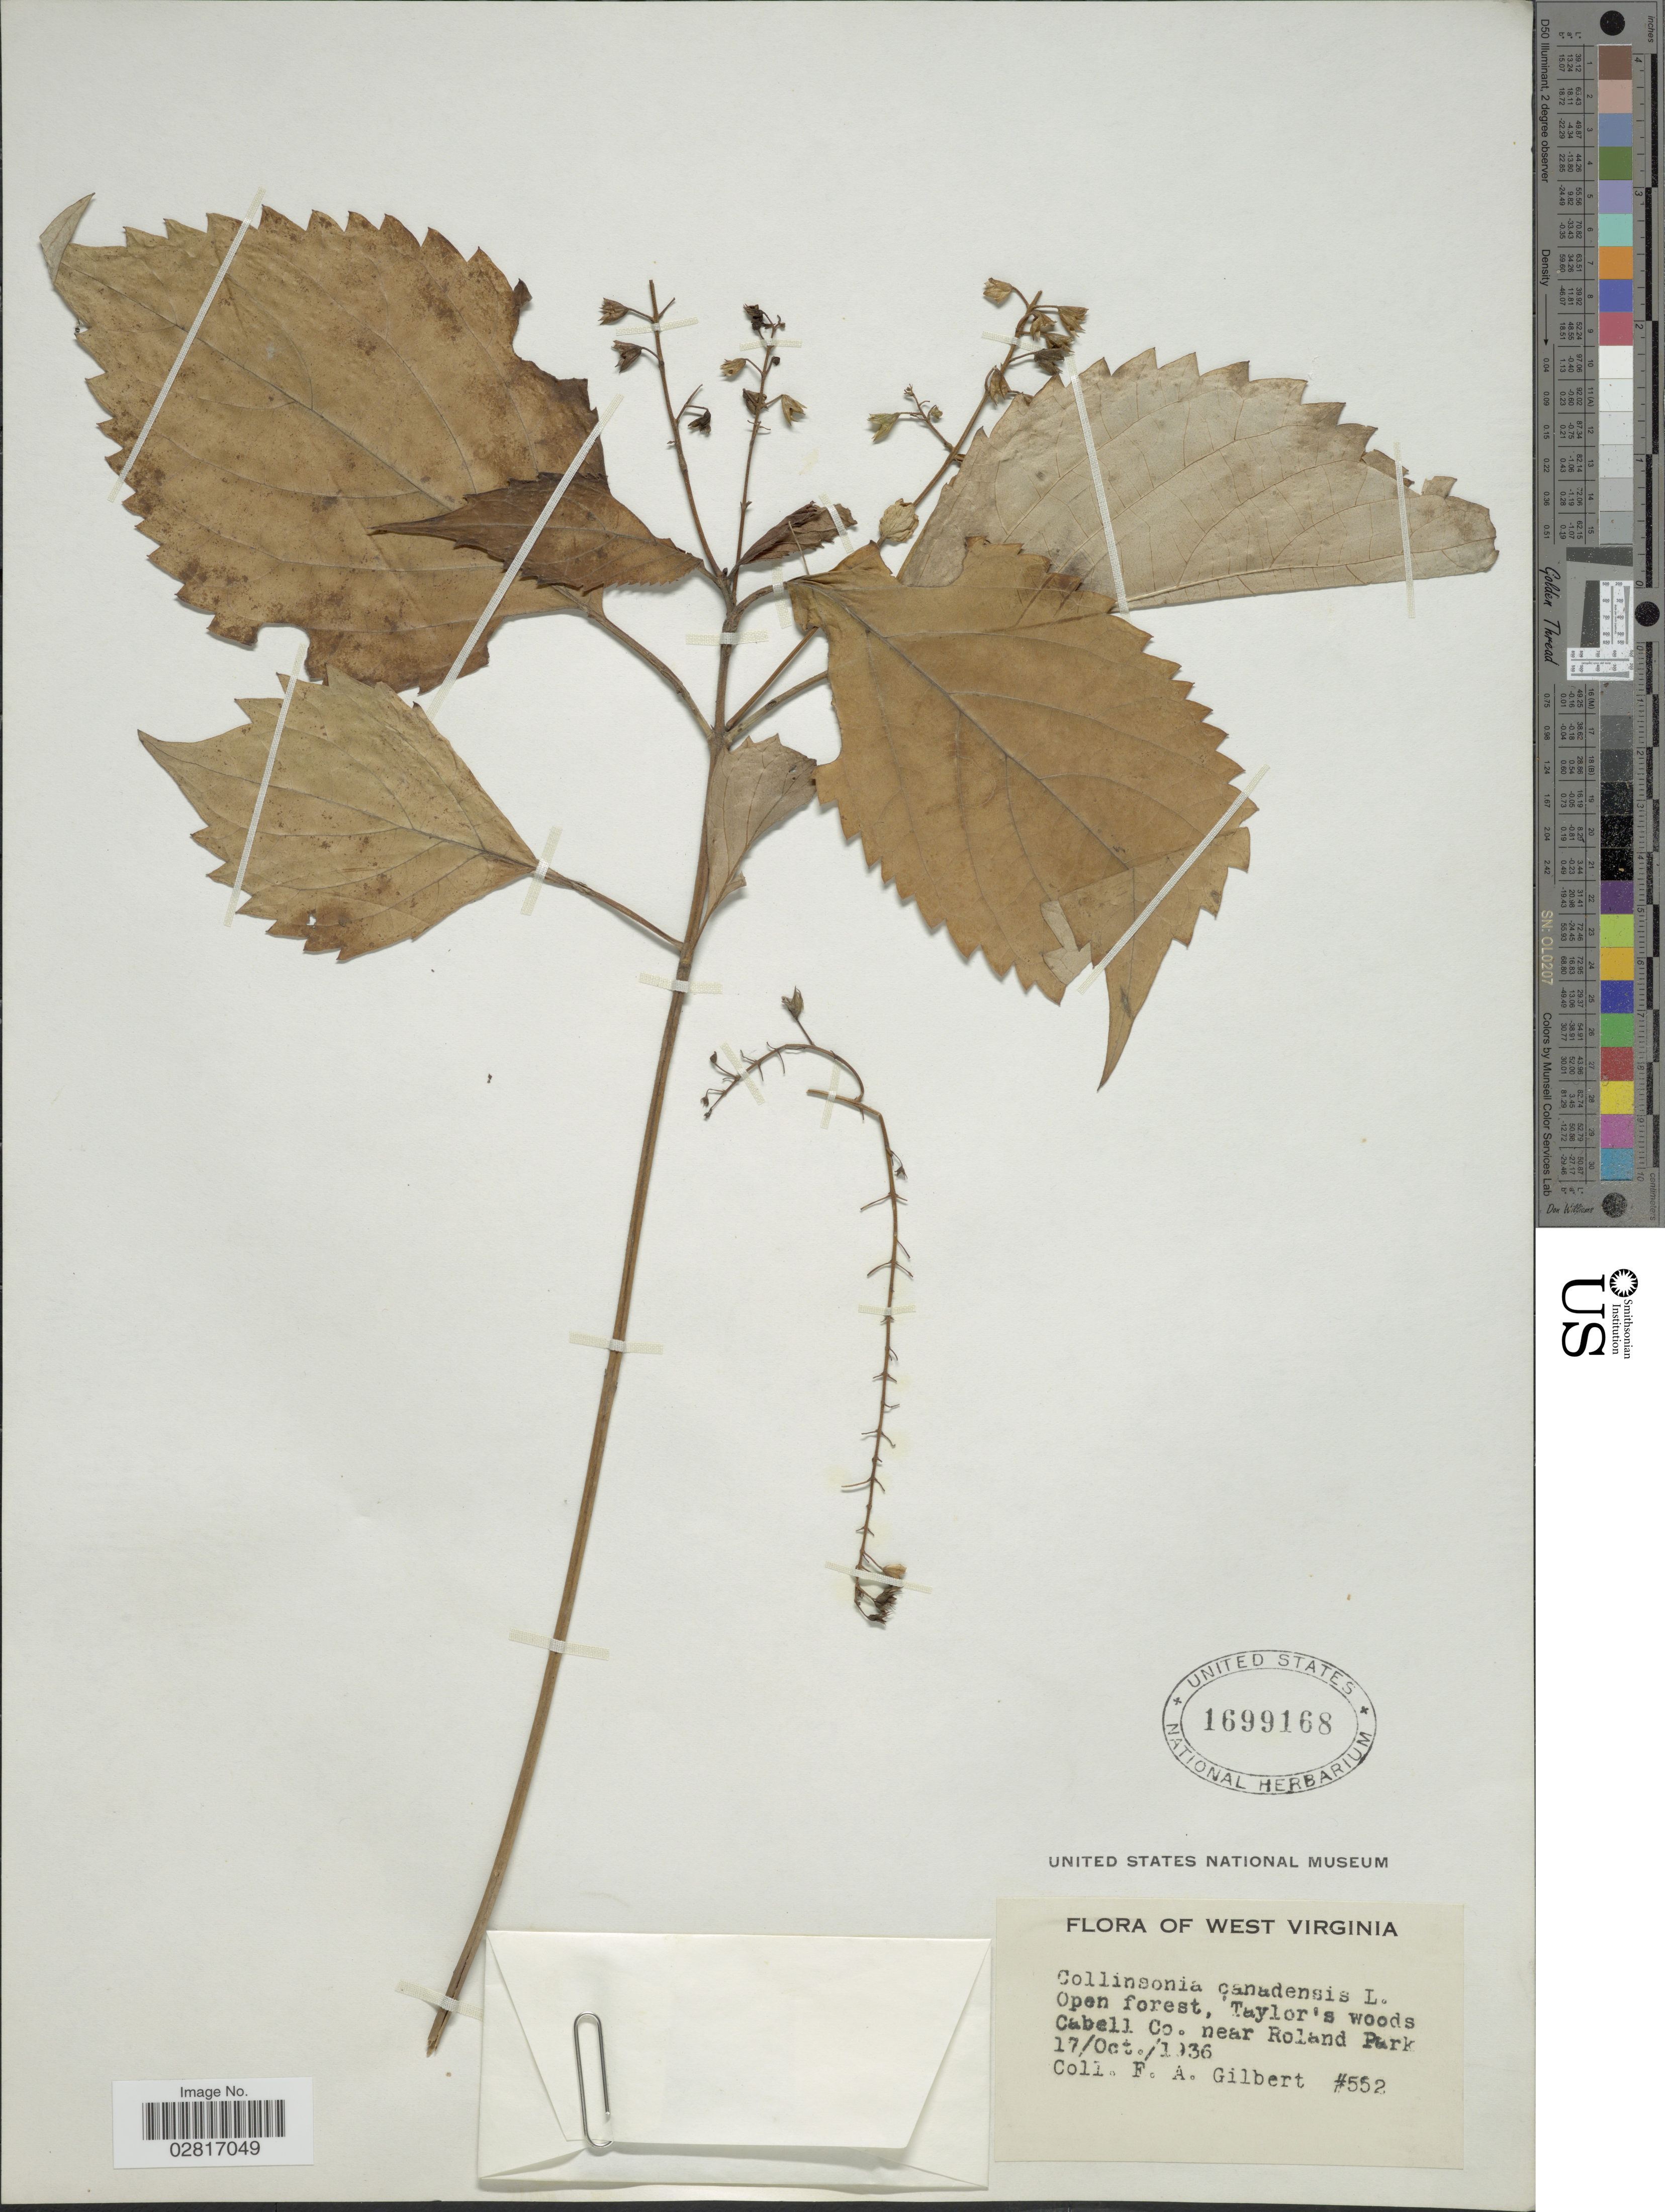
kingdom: Plantae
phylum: Tracheophyta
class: Magnoliopsida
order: Lamiales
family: Lamiaceae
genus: Collinsonia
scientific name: Collinsonia canadensis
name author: L.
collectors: F. A. Gilbert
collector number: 552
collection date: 1936-10-17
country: United States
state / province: West Virginia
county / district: Cabell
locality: Taylor's woods, Cabell Co. near Roland Park.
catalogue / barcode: US 1699168